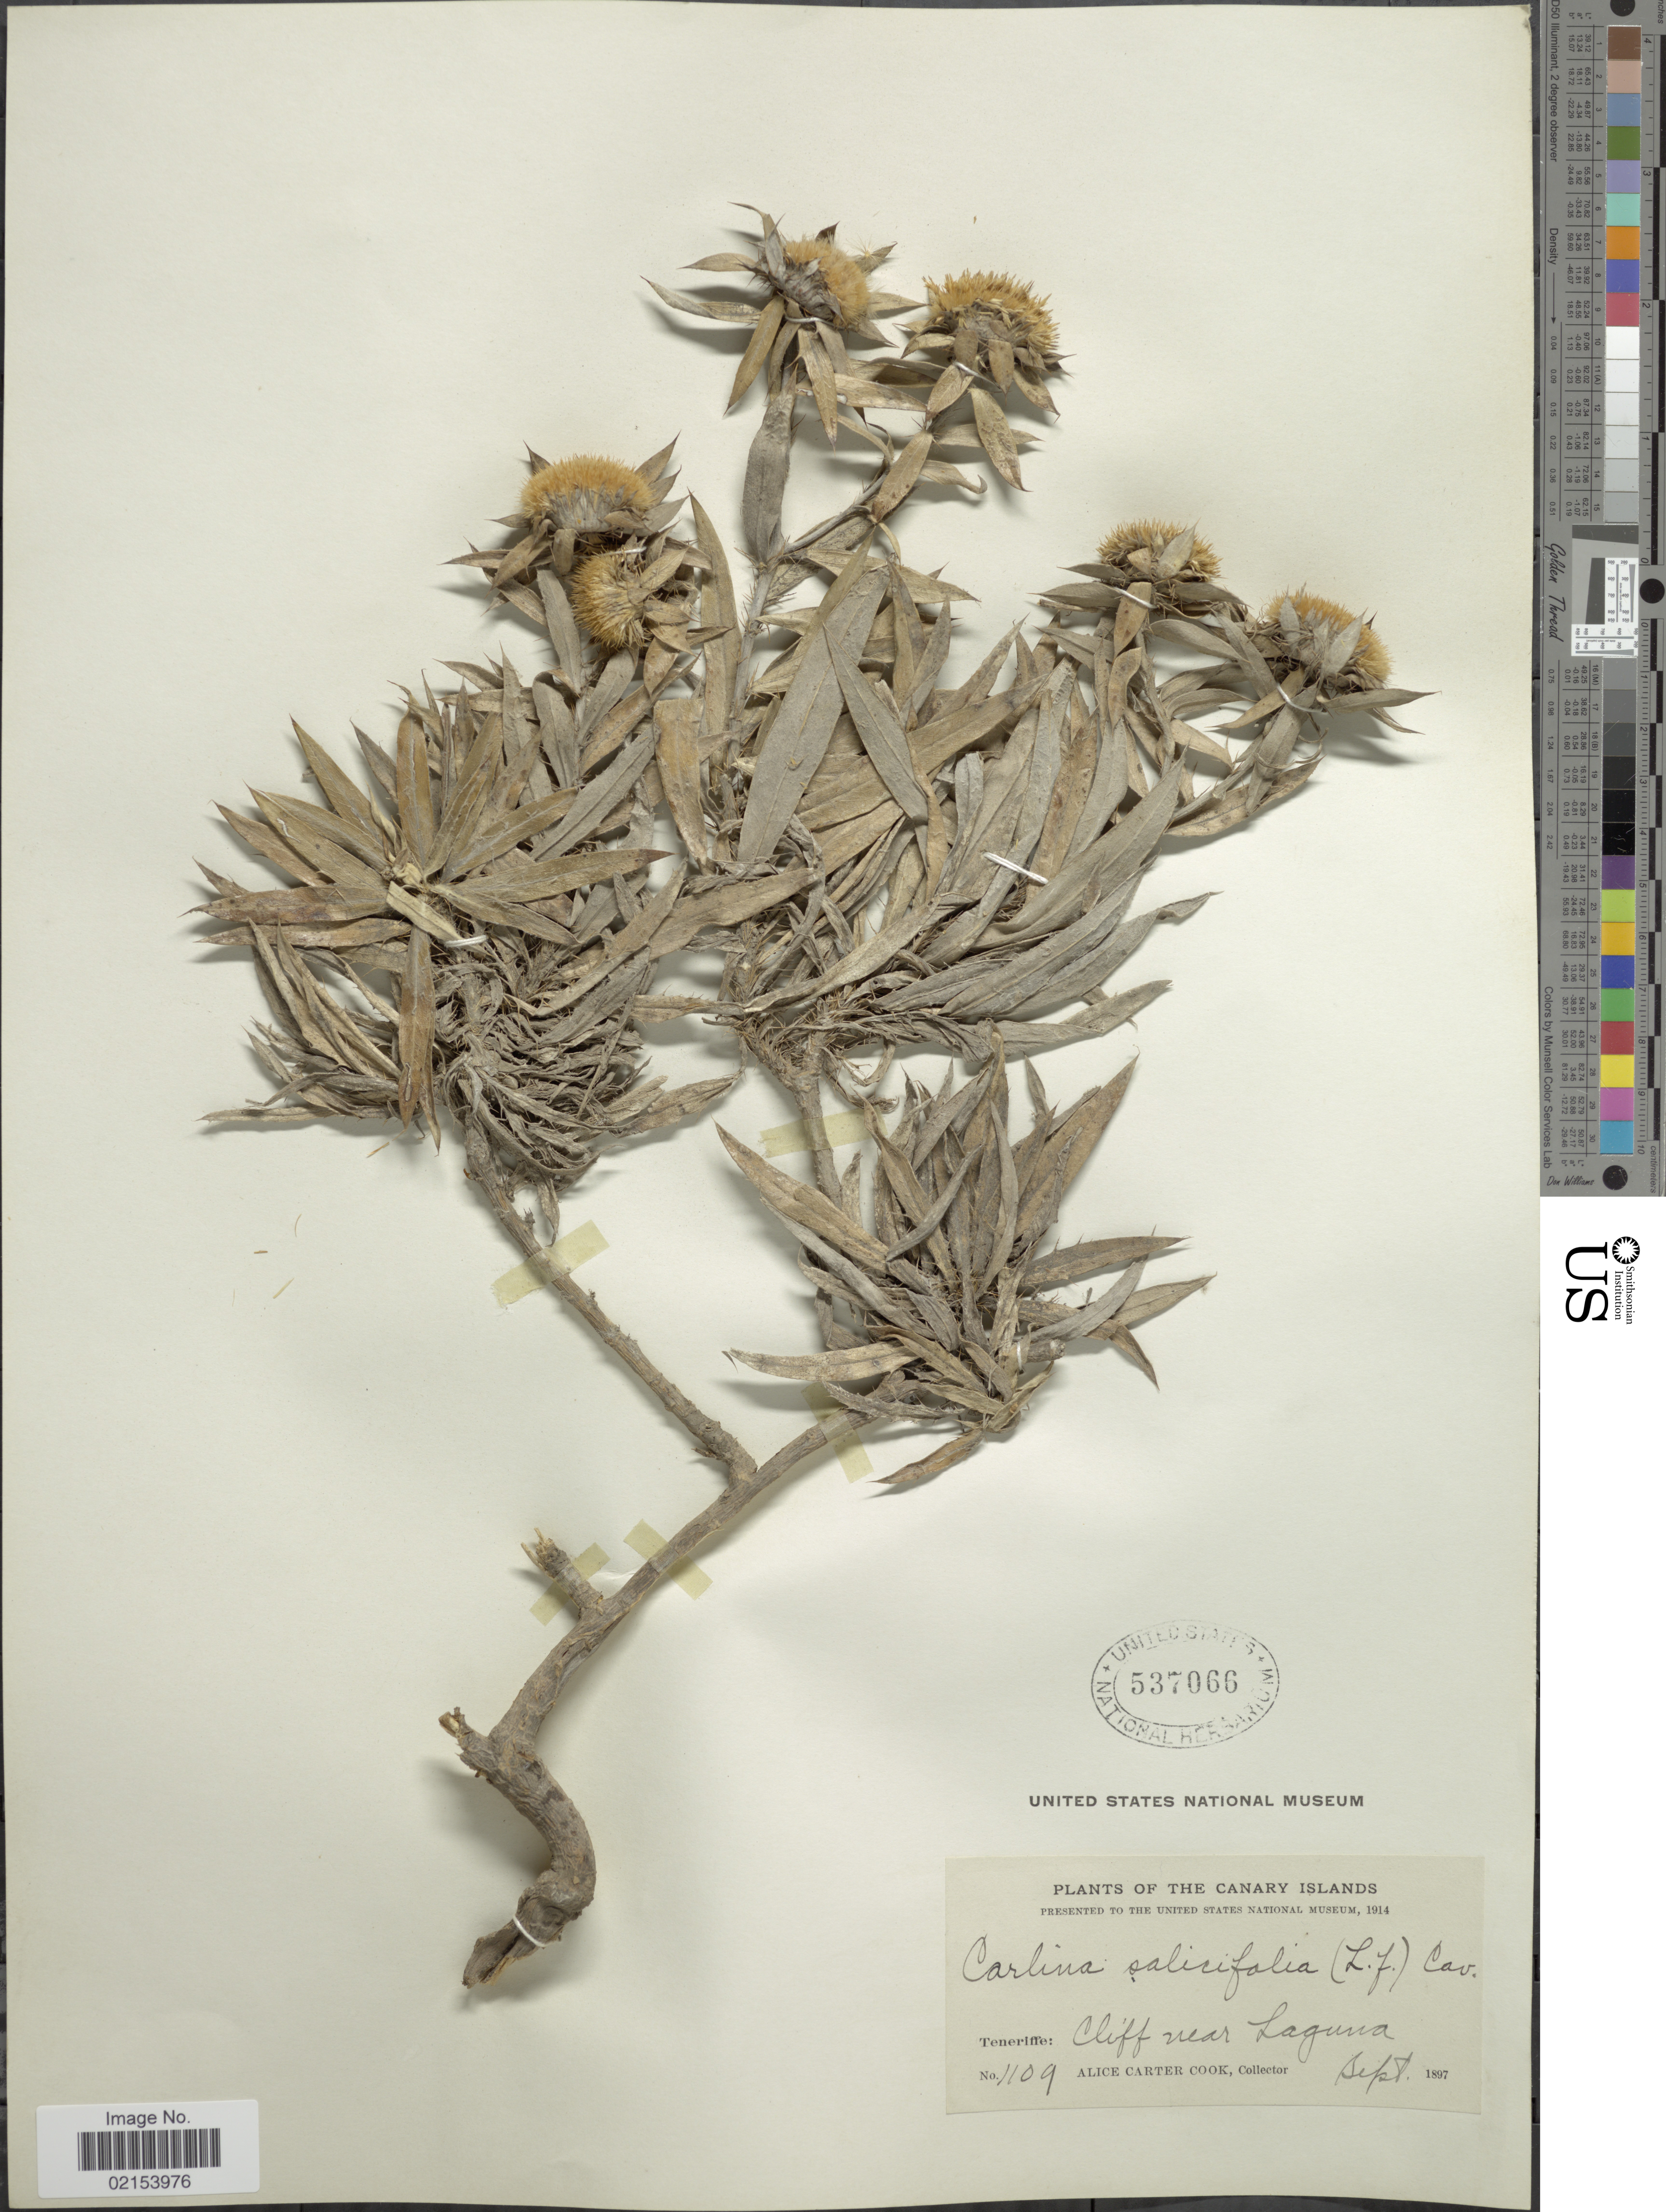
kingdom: Plantae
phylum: Tracheophyta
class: Magnoliopsida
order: Asterales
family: Asteraceae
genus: Carlina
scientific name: Carlina salicifolia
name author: (L. f.) Cav.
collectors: Alice C. Cook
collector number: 1109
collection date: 1897-09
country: Spain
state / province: Canarias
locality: Teneriffe: Cliffs near Laguna Canary islands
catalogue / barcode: US 537066